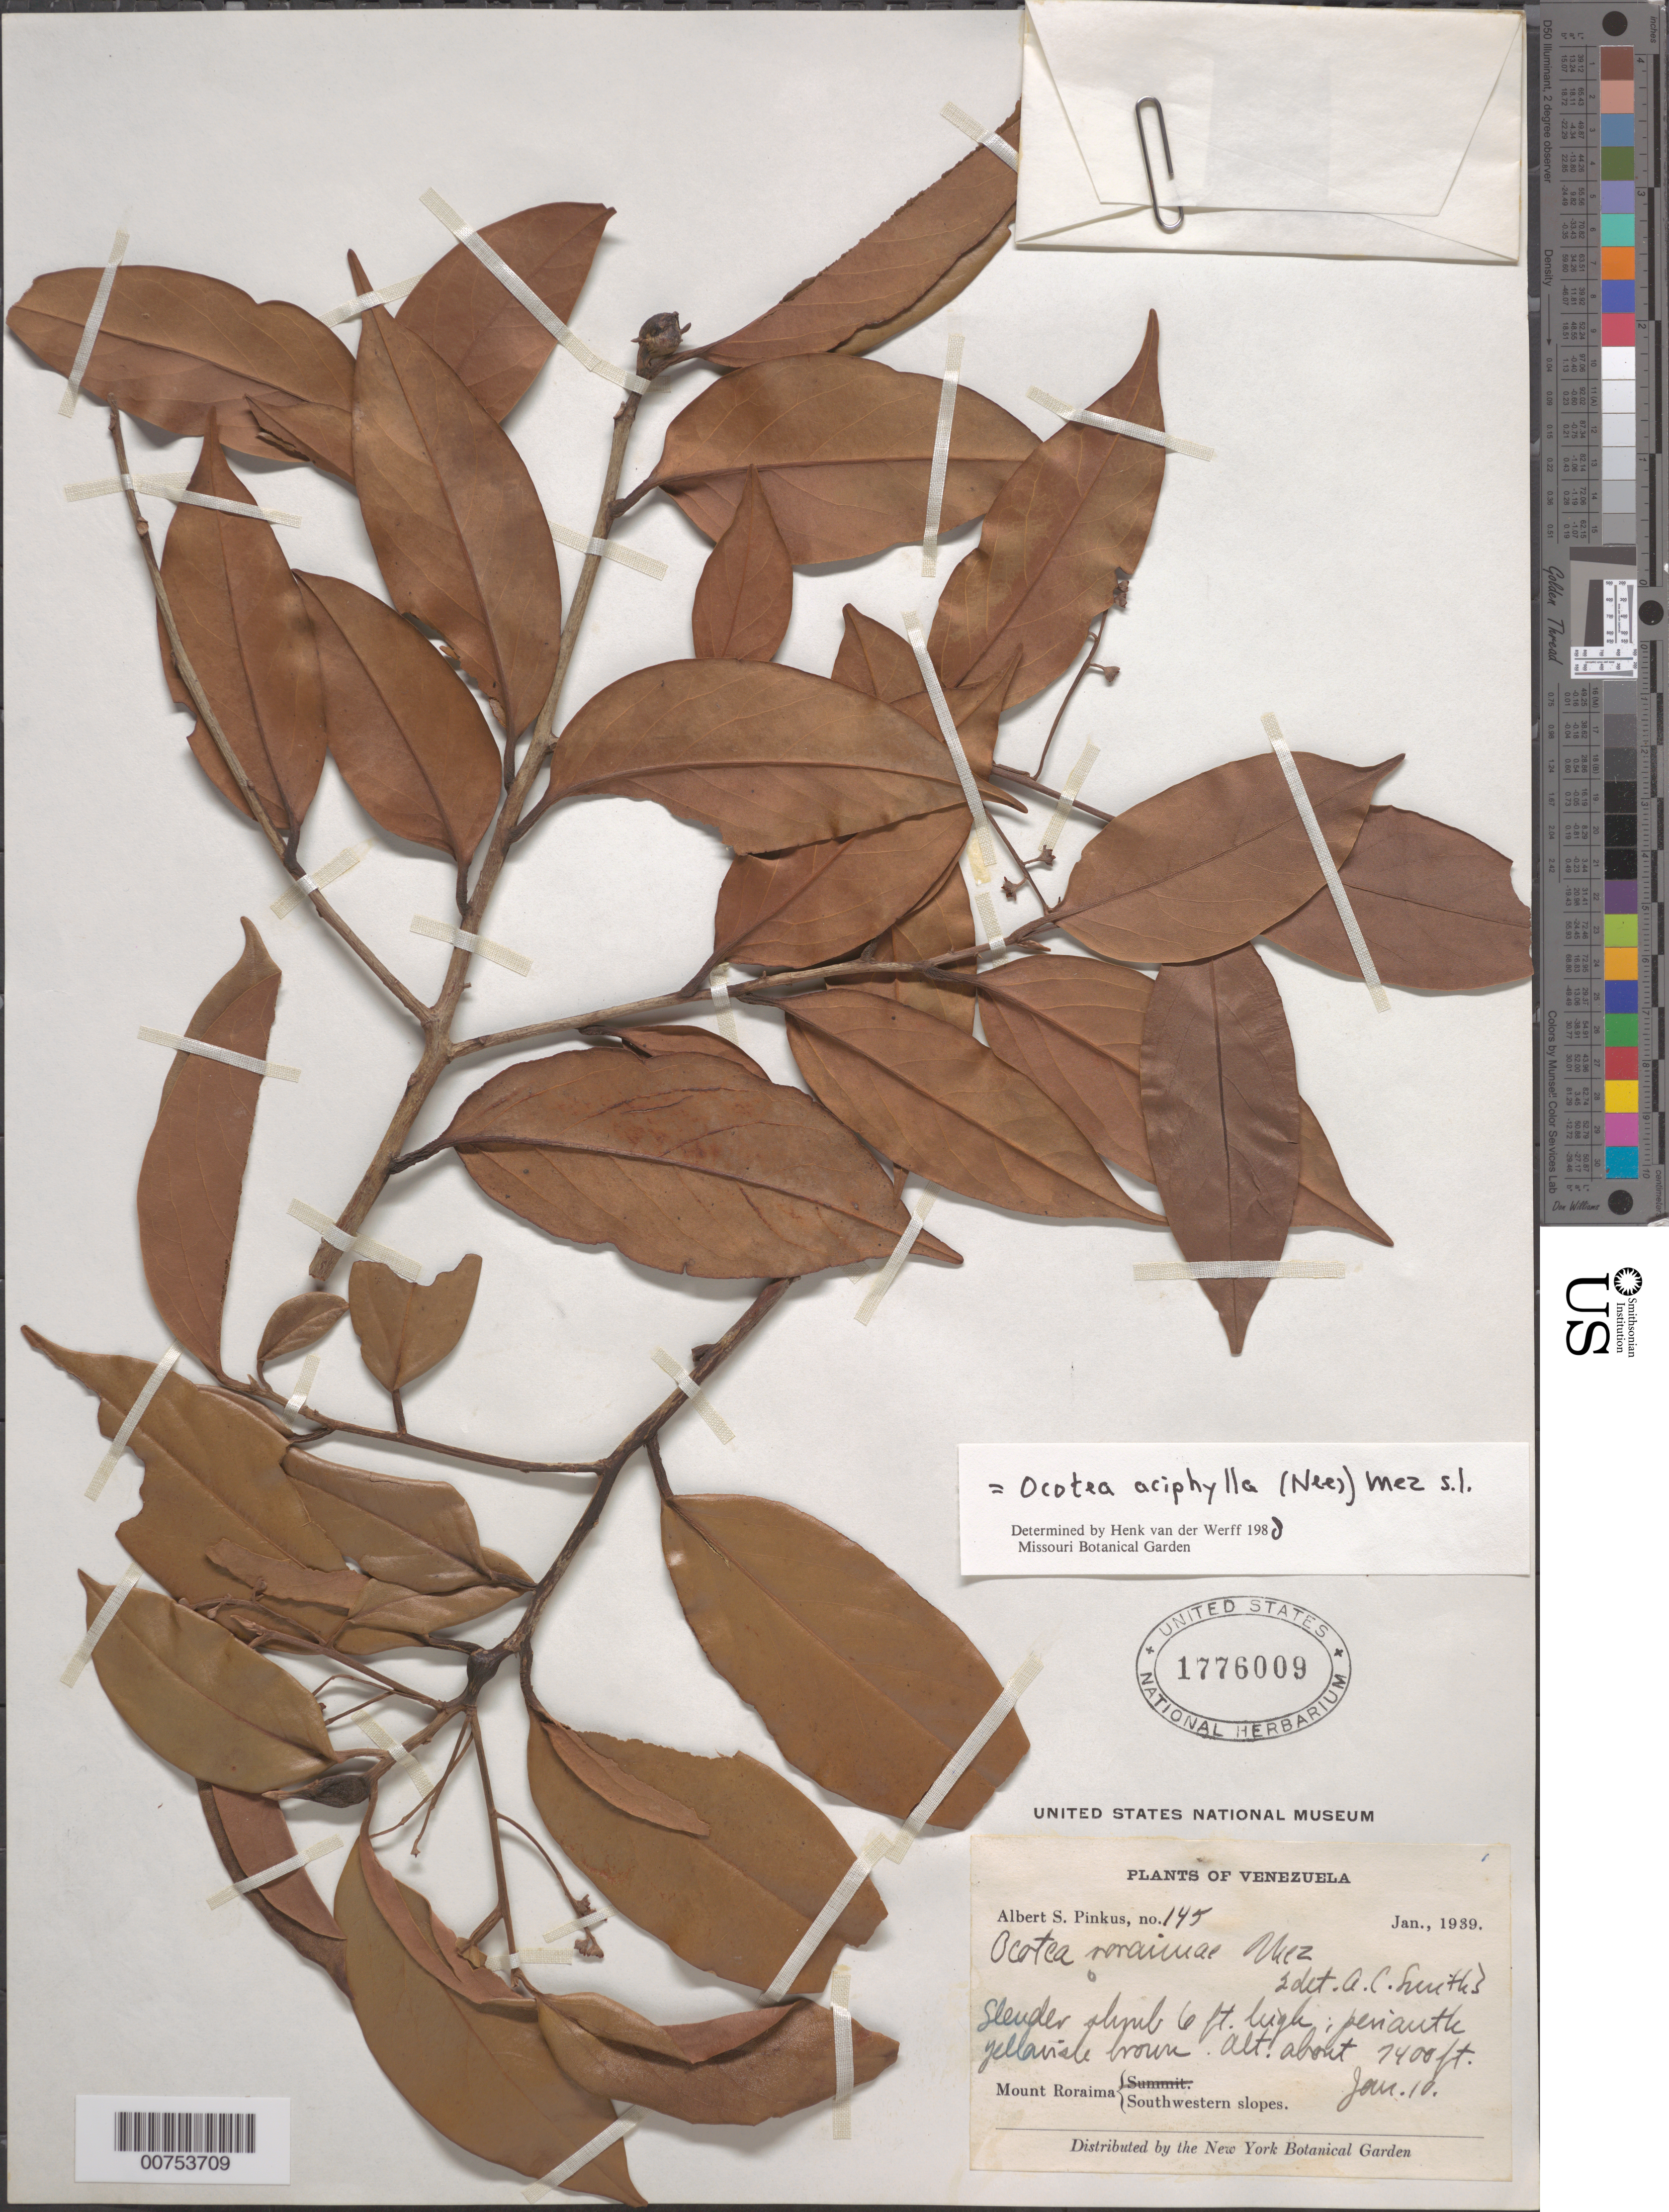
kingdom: Plantae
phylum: Tracheophyta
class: Magnoliopsida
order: Laurales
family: Lauraceae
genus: Ocotea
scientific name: Ocotea aciphylla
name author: (Nees & Mart.) Mez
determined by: van der Werff, H., (MO), Missouri Botanical Garden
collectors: A. Pinkus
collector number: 145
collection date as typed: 10-Jan-39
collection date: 1939-01-10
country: Venezuela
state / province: Bolívar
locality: Mt. Roraima, SW slopes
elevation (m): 2256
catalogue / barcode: US 1776009